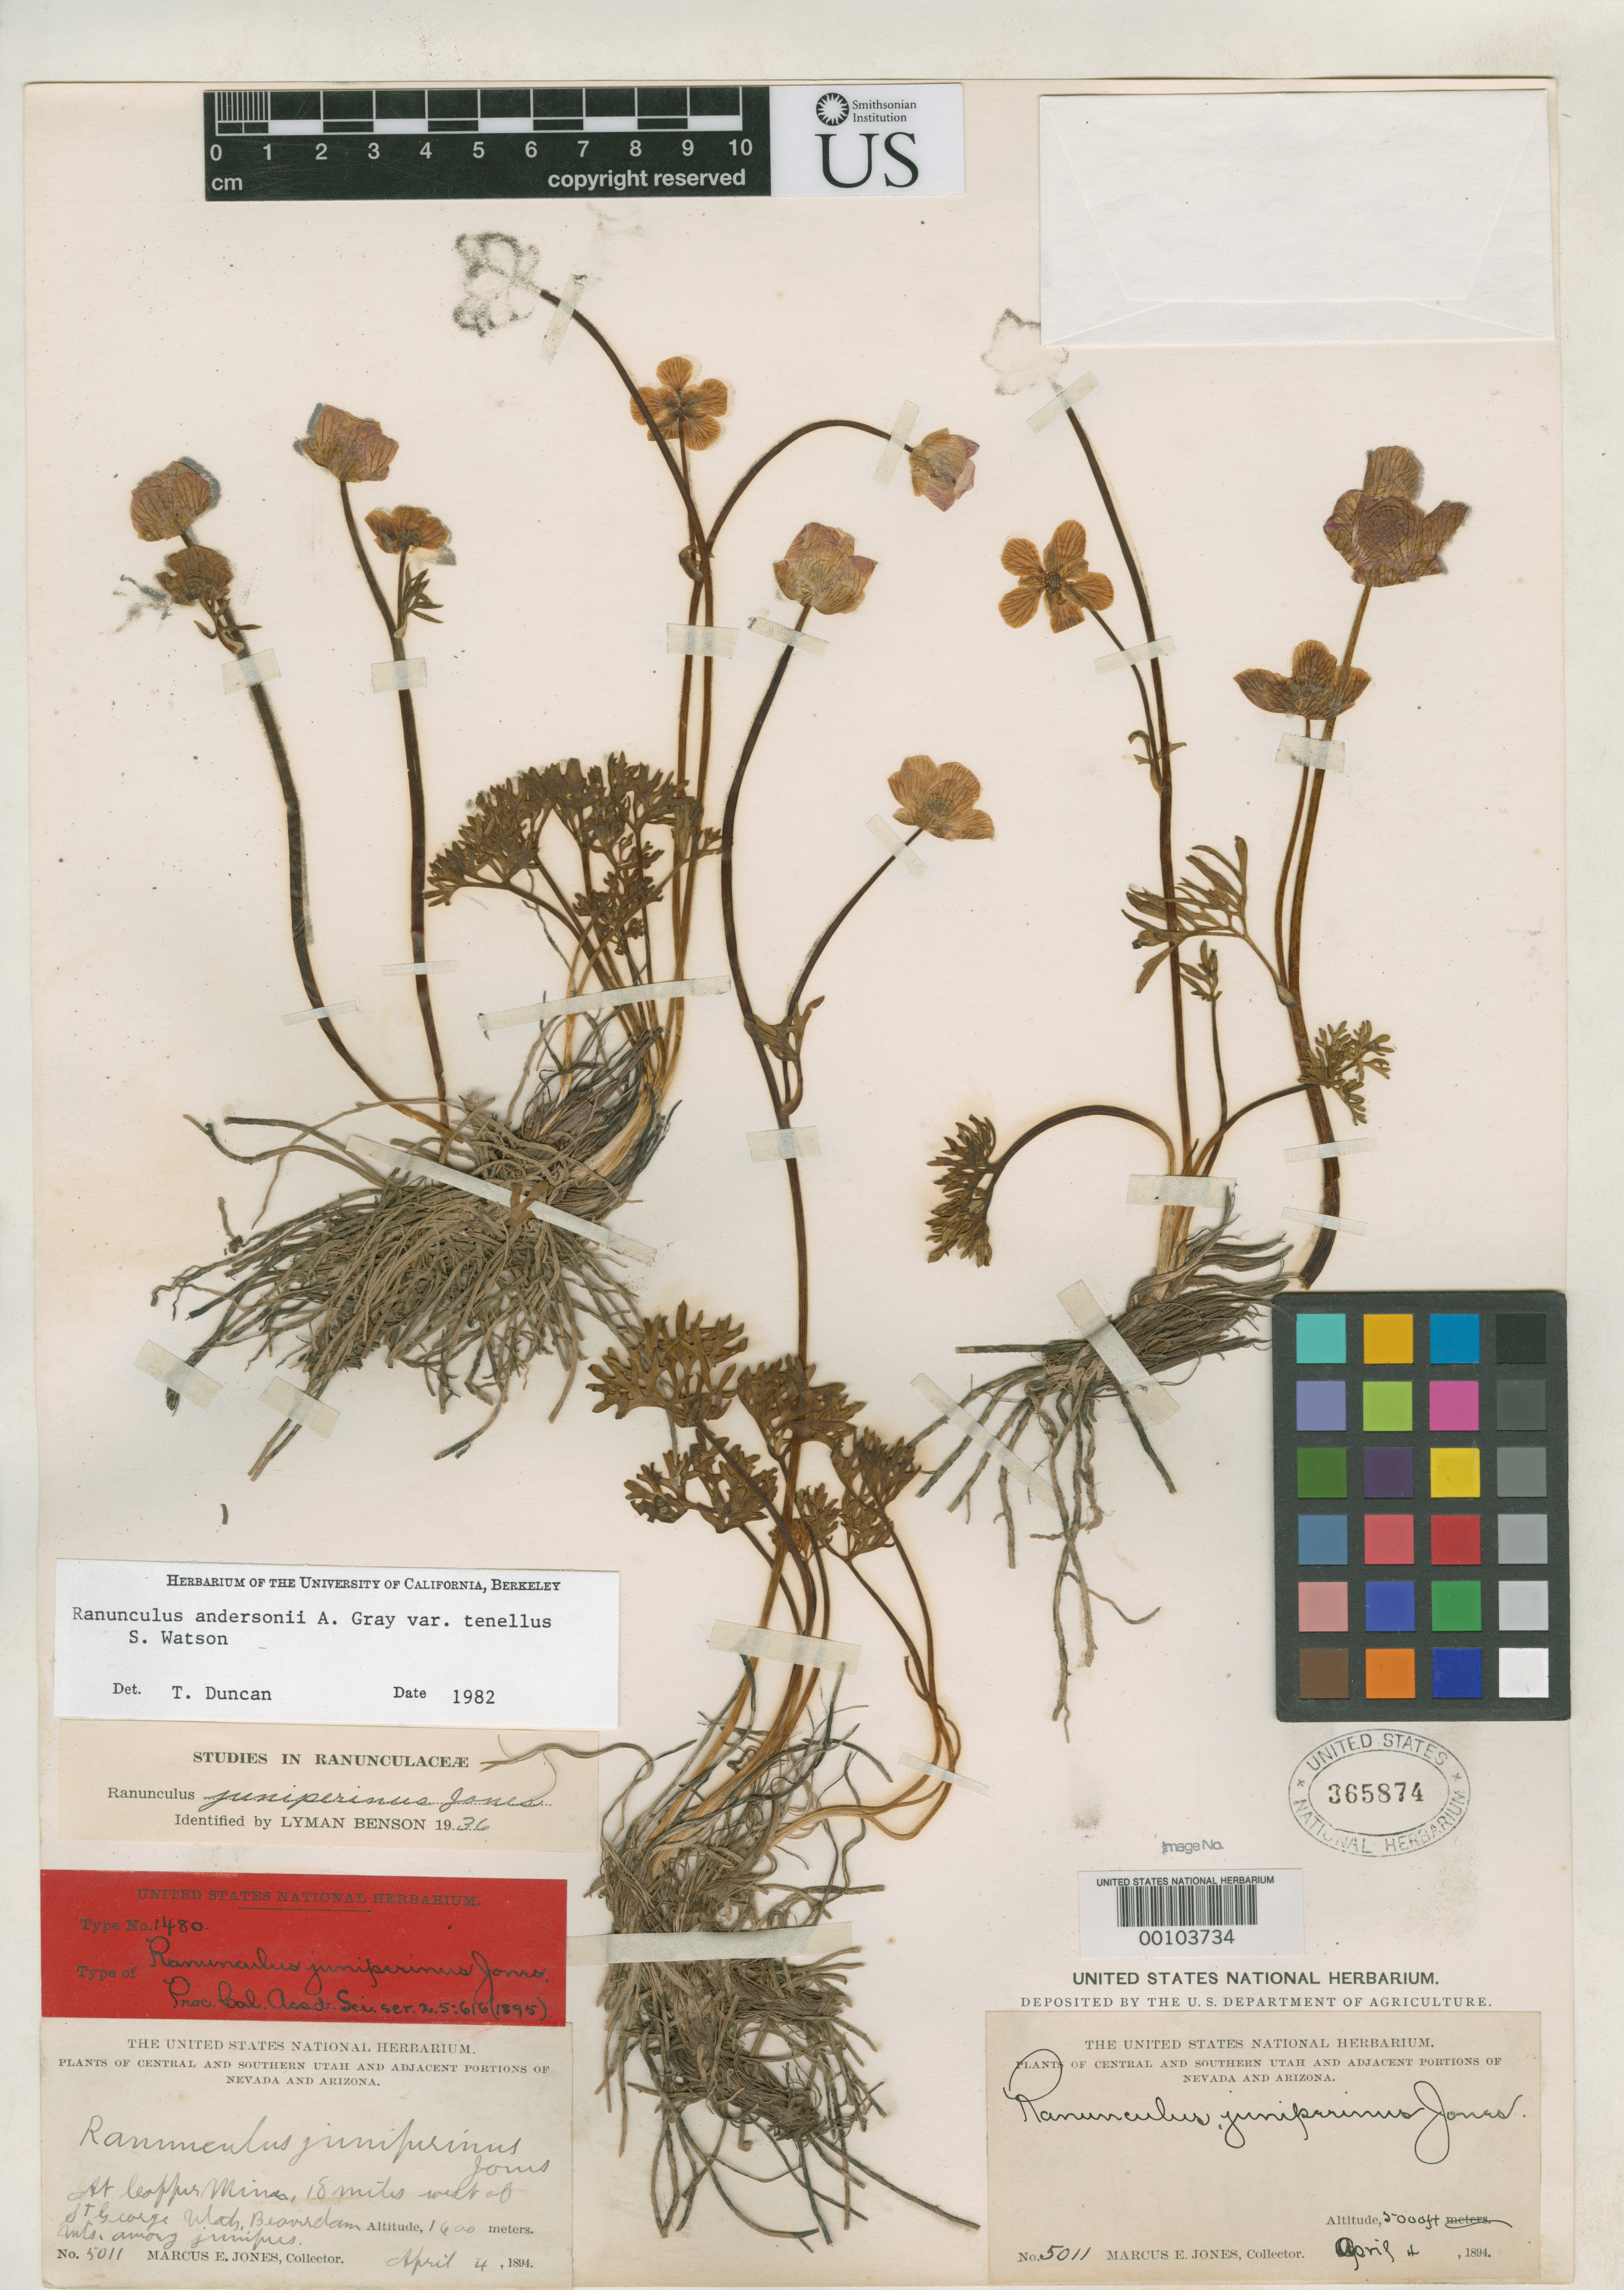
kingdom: Plantae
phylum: Tracheophyta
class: Magnoliopsida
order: Ranunculales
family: Ranunculaceae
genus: Ranunculus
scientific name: Ranunculus juniperinus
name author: M.E. Jones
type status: Isosyntype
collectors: M. E. Jones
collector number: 5011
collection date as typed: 04 Apr 1894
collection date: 1894-04-04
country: United States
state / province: Utah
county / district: Washington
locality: Copper mine, 18 mi W of St. George, in Beaverdam Mts.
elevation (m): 457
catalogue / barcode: US 365874